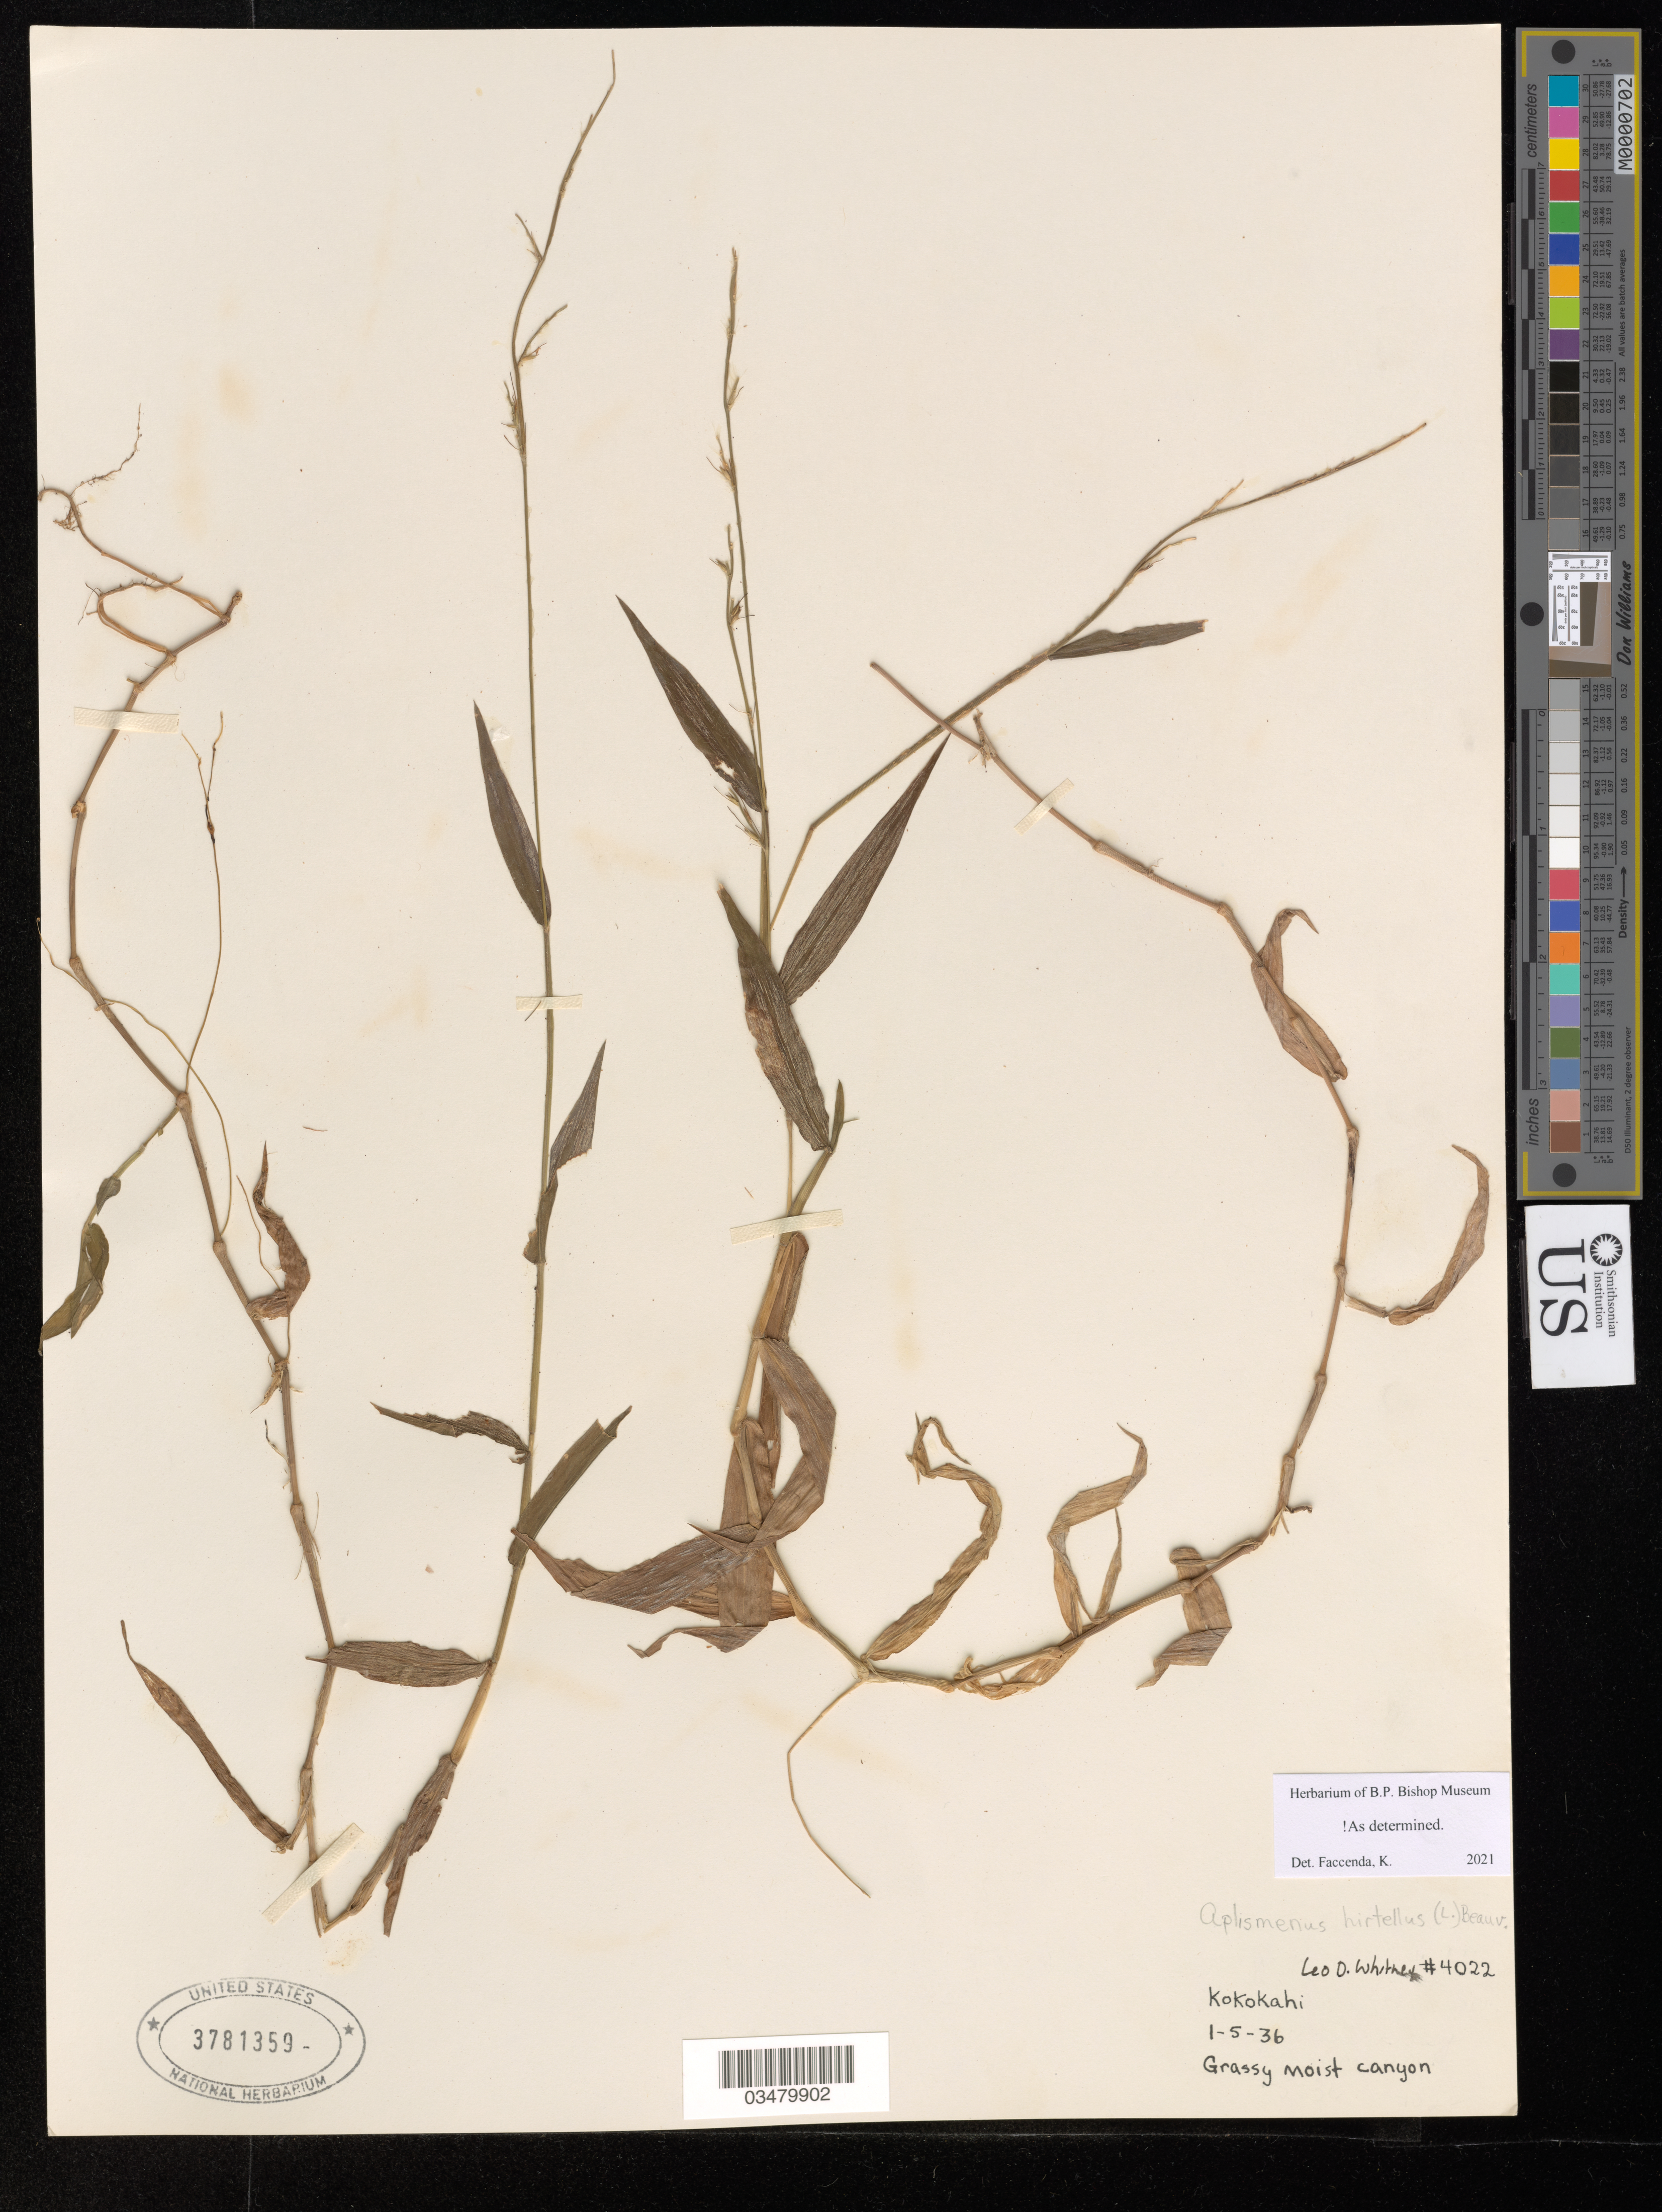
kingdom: Plantae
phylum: Tracheophyta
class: Liliopsida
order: Poales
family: Poaceae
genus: Oplismenus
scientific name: Oplismenus hirtellus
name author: (L.) P. Beauv.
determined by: Faccenda, K.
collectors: L. Whitney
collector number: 4022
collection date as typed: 5 Jan 1936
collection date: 1936-01-05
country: United States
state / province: Hawaii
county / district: Honolulu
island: Oahu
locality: Kokokahi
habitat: Grassy moist canyon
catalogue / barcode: US 3781359